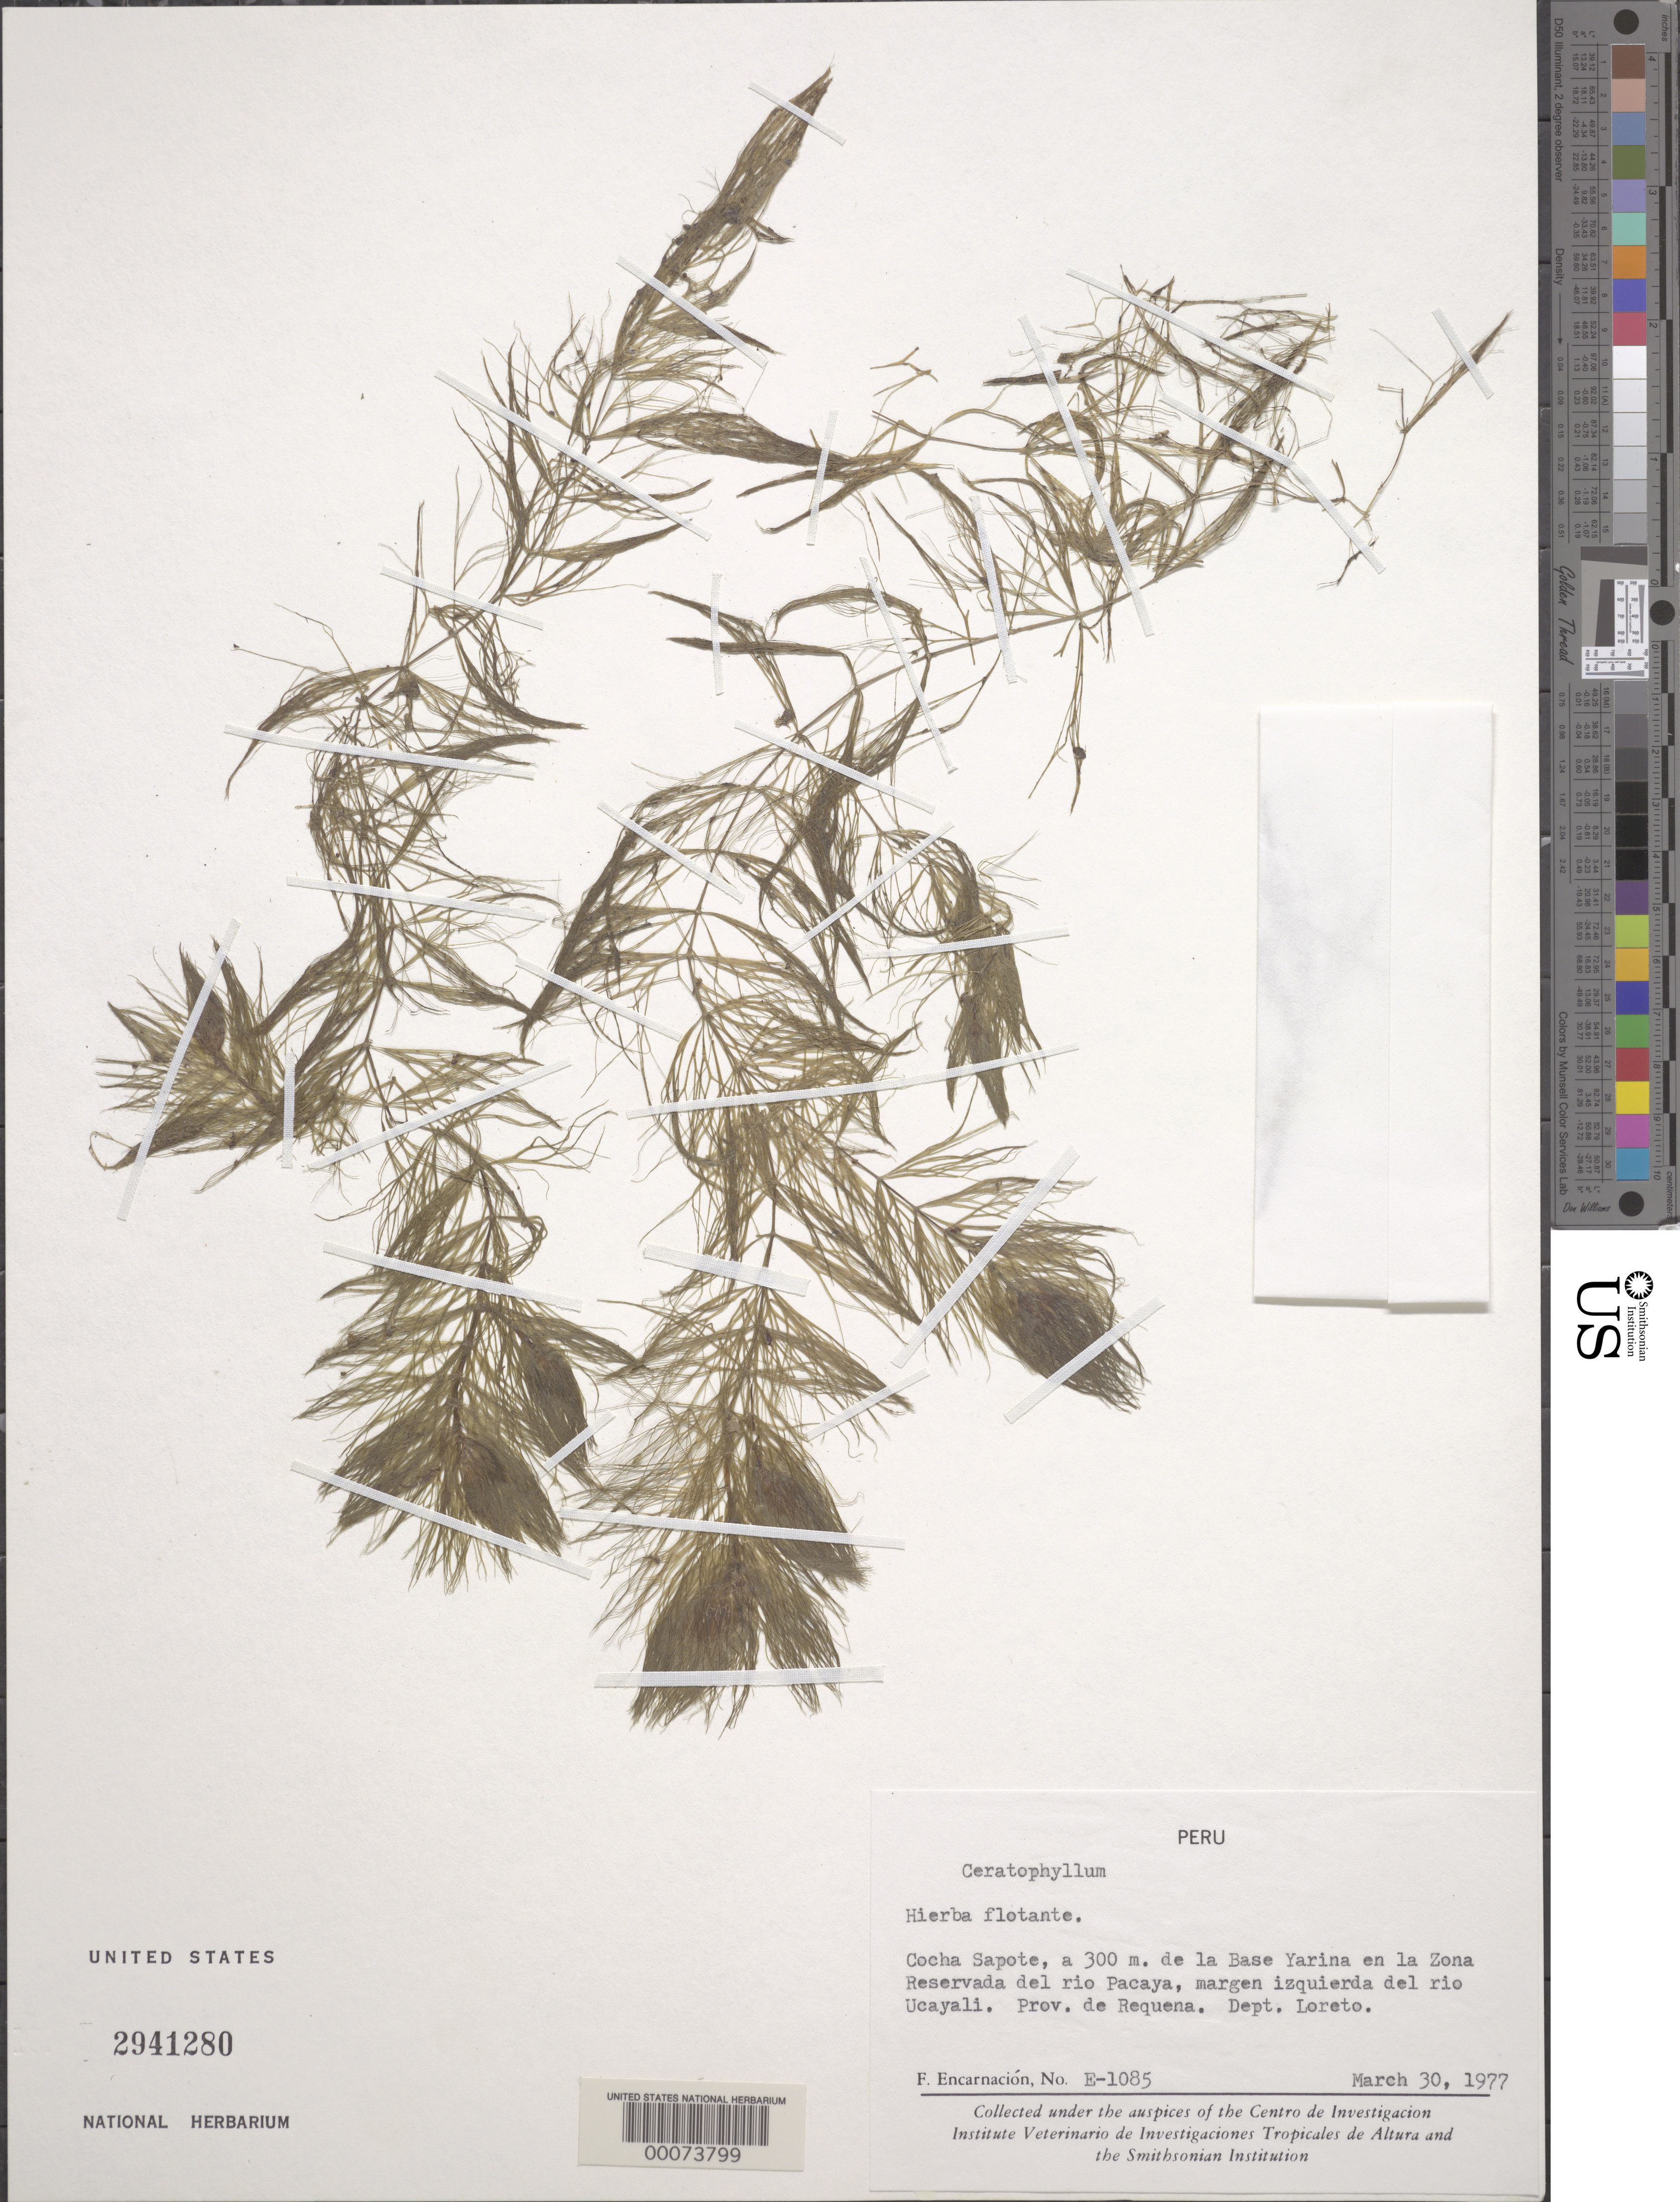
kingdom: Plantae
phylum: Tracheophyta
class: Magnoliopsida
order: Ceratophyllales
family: Ceratophyllaceae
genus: Ceratophyllum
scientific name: Ceratophyllum sp.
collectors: F. Encarnación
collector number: E-1085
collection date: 1977-03-30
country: Peru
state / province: Loreto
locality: Cocha Sapote, a 300 m. de la Base Yarina en la Zona Reservada del rio Pacaya, margen izquierda del rio Ucayali. Prov. de Requena. Dept. Loreto.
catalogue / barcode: US 2941280